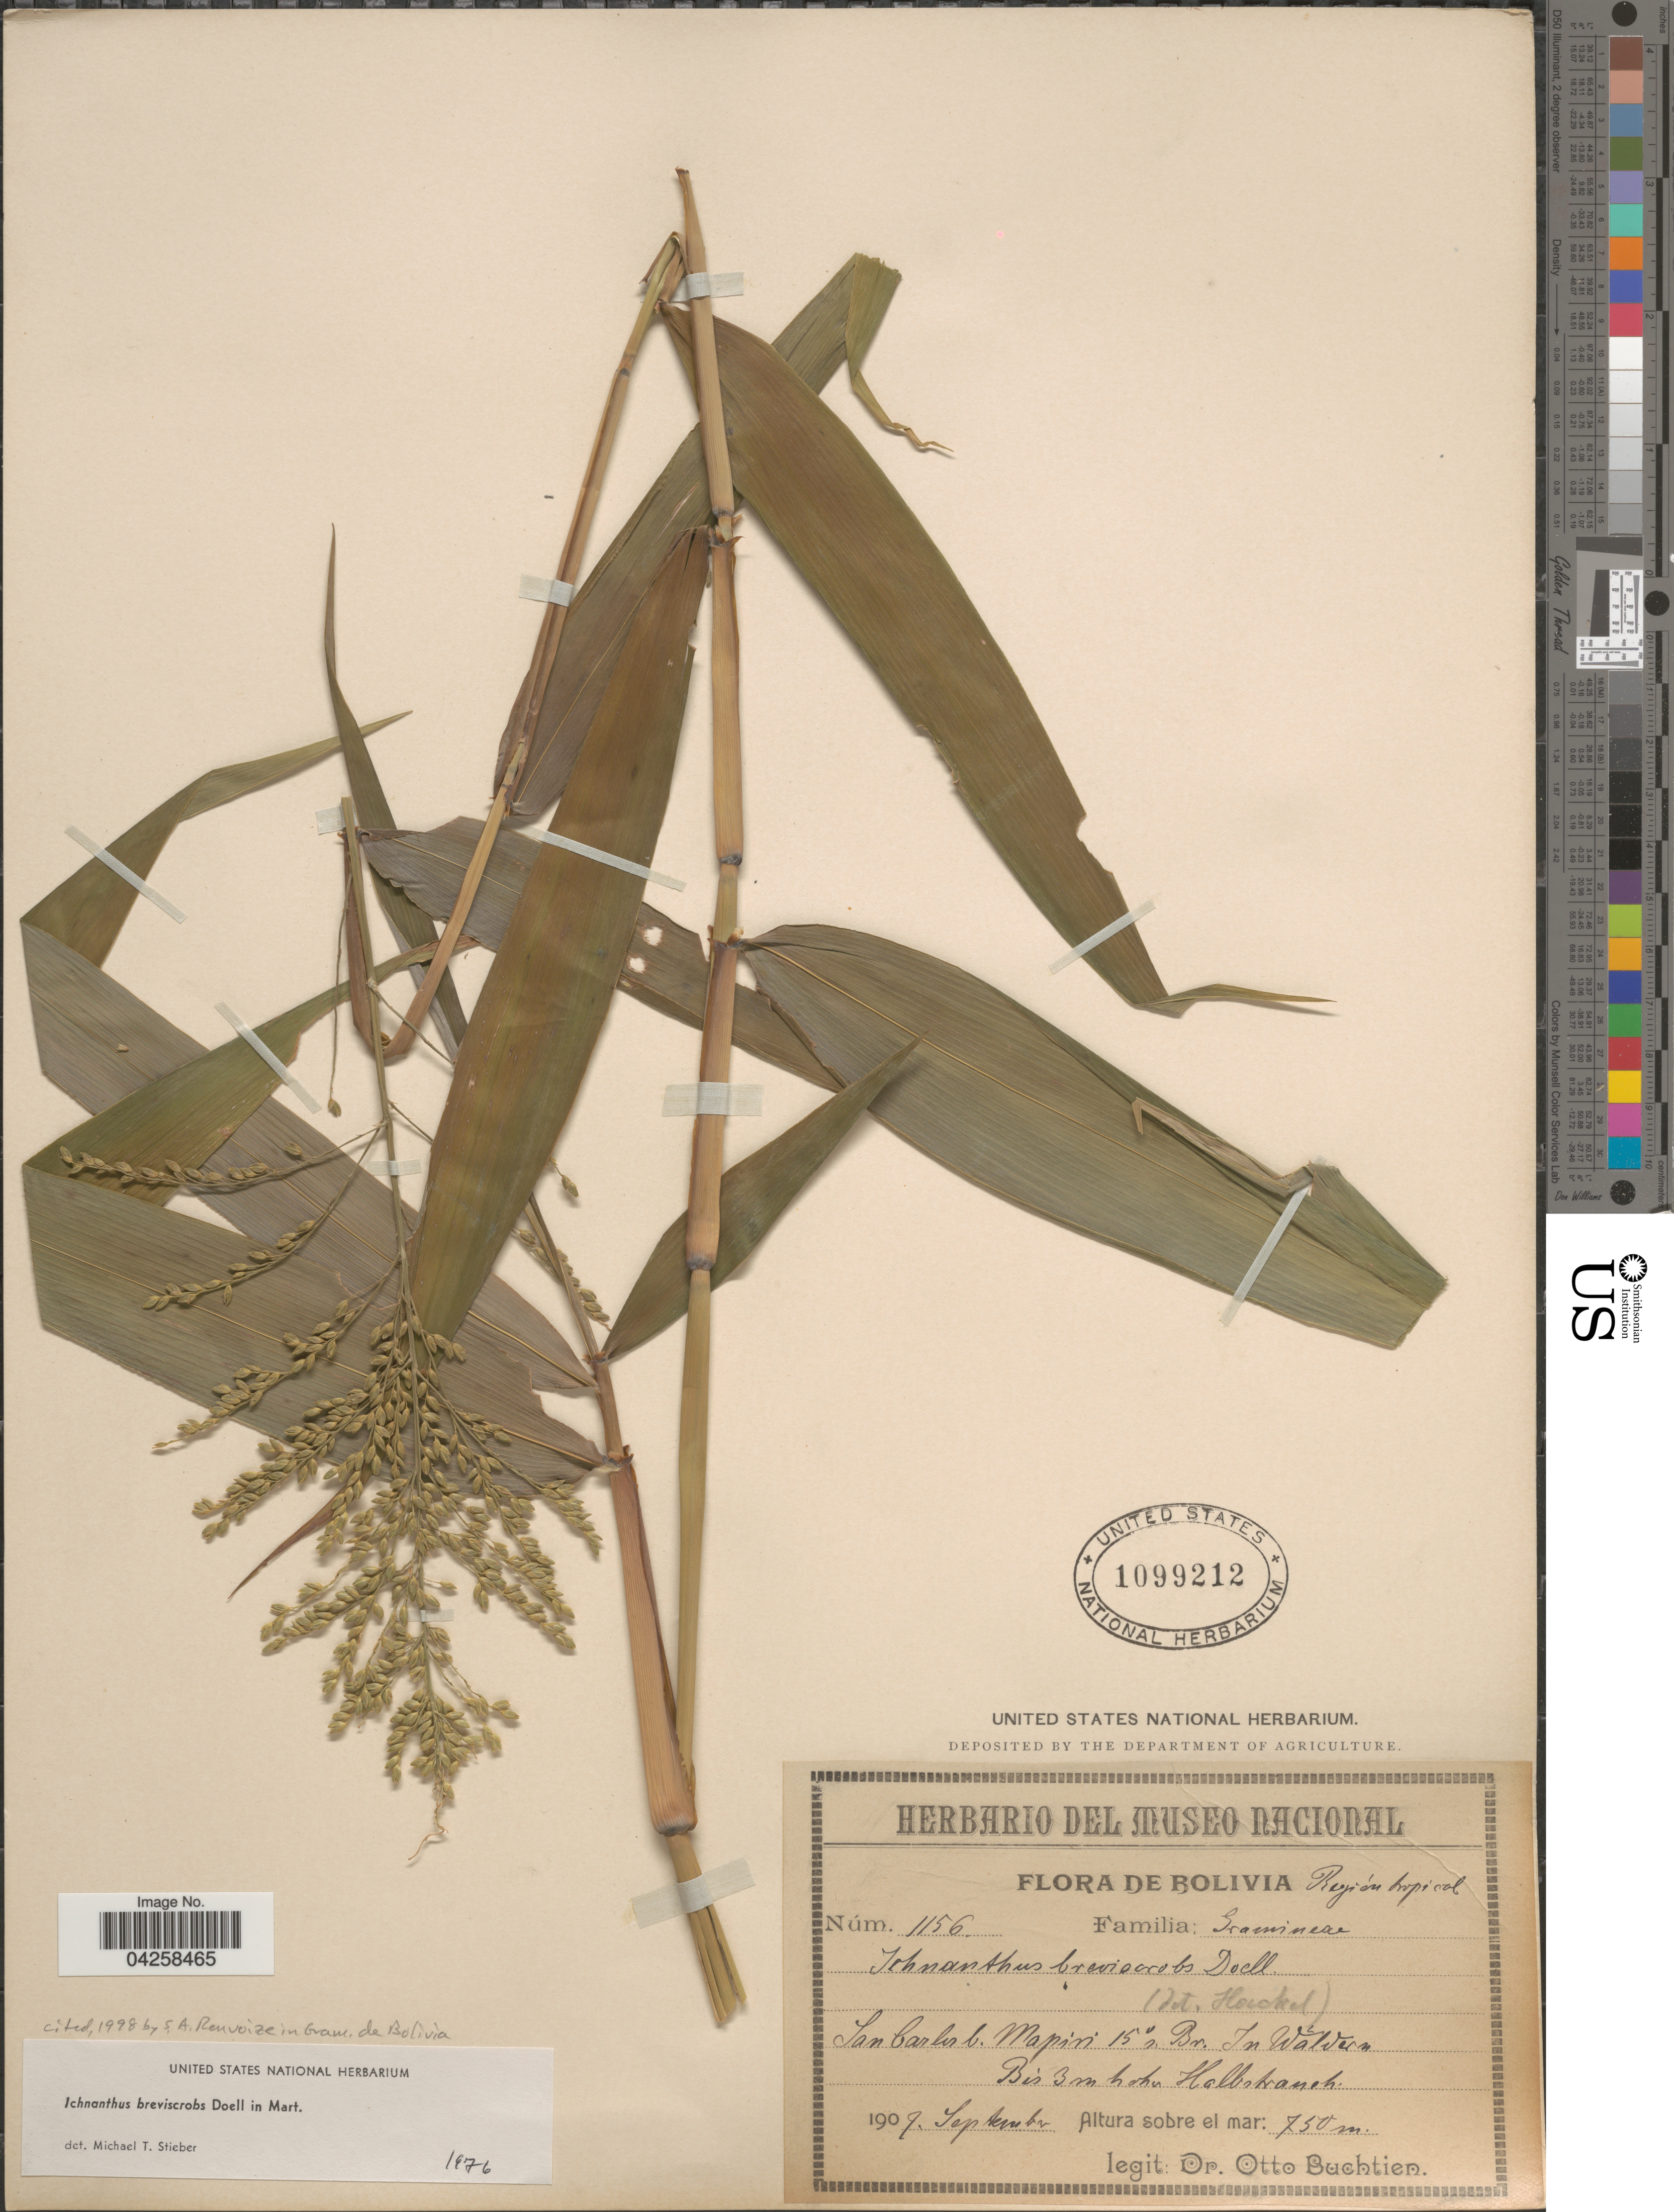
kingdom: Plantae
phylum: Tracheophyta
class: Liliopsida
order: Poales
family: Poaceae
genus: Ichnanthus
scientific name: Ichnanthus breviscrobs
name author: Döll in Mart.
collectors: O. Buchtien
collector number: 1156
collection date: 1907-09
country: Bolivia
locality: Región tropical. San Carlos l. Mapiri 15° s. Br.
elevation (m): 750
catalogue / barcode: US 1099212